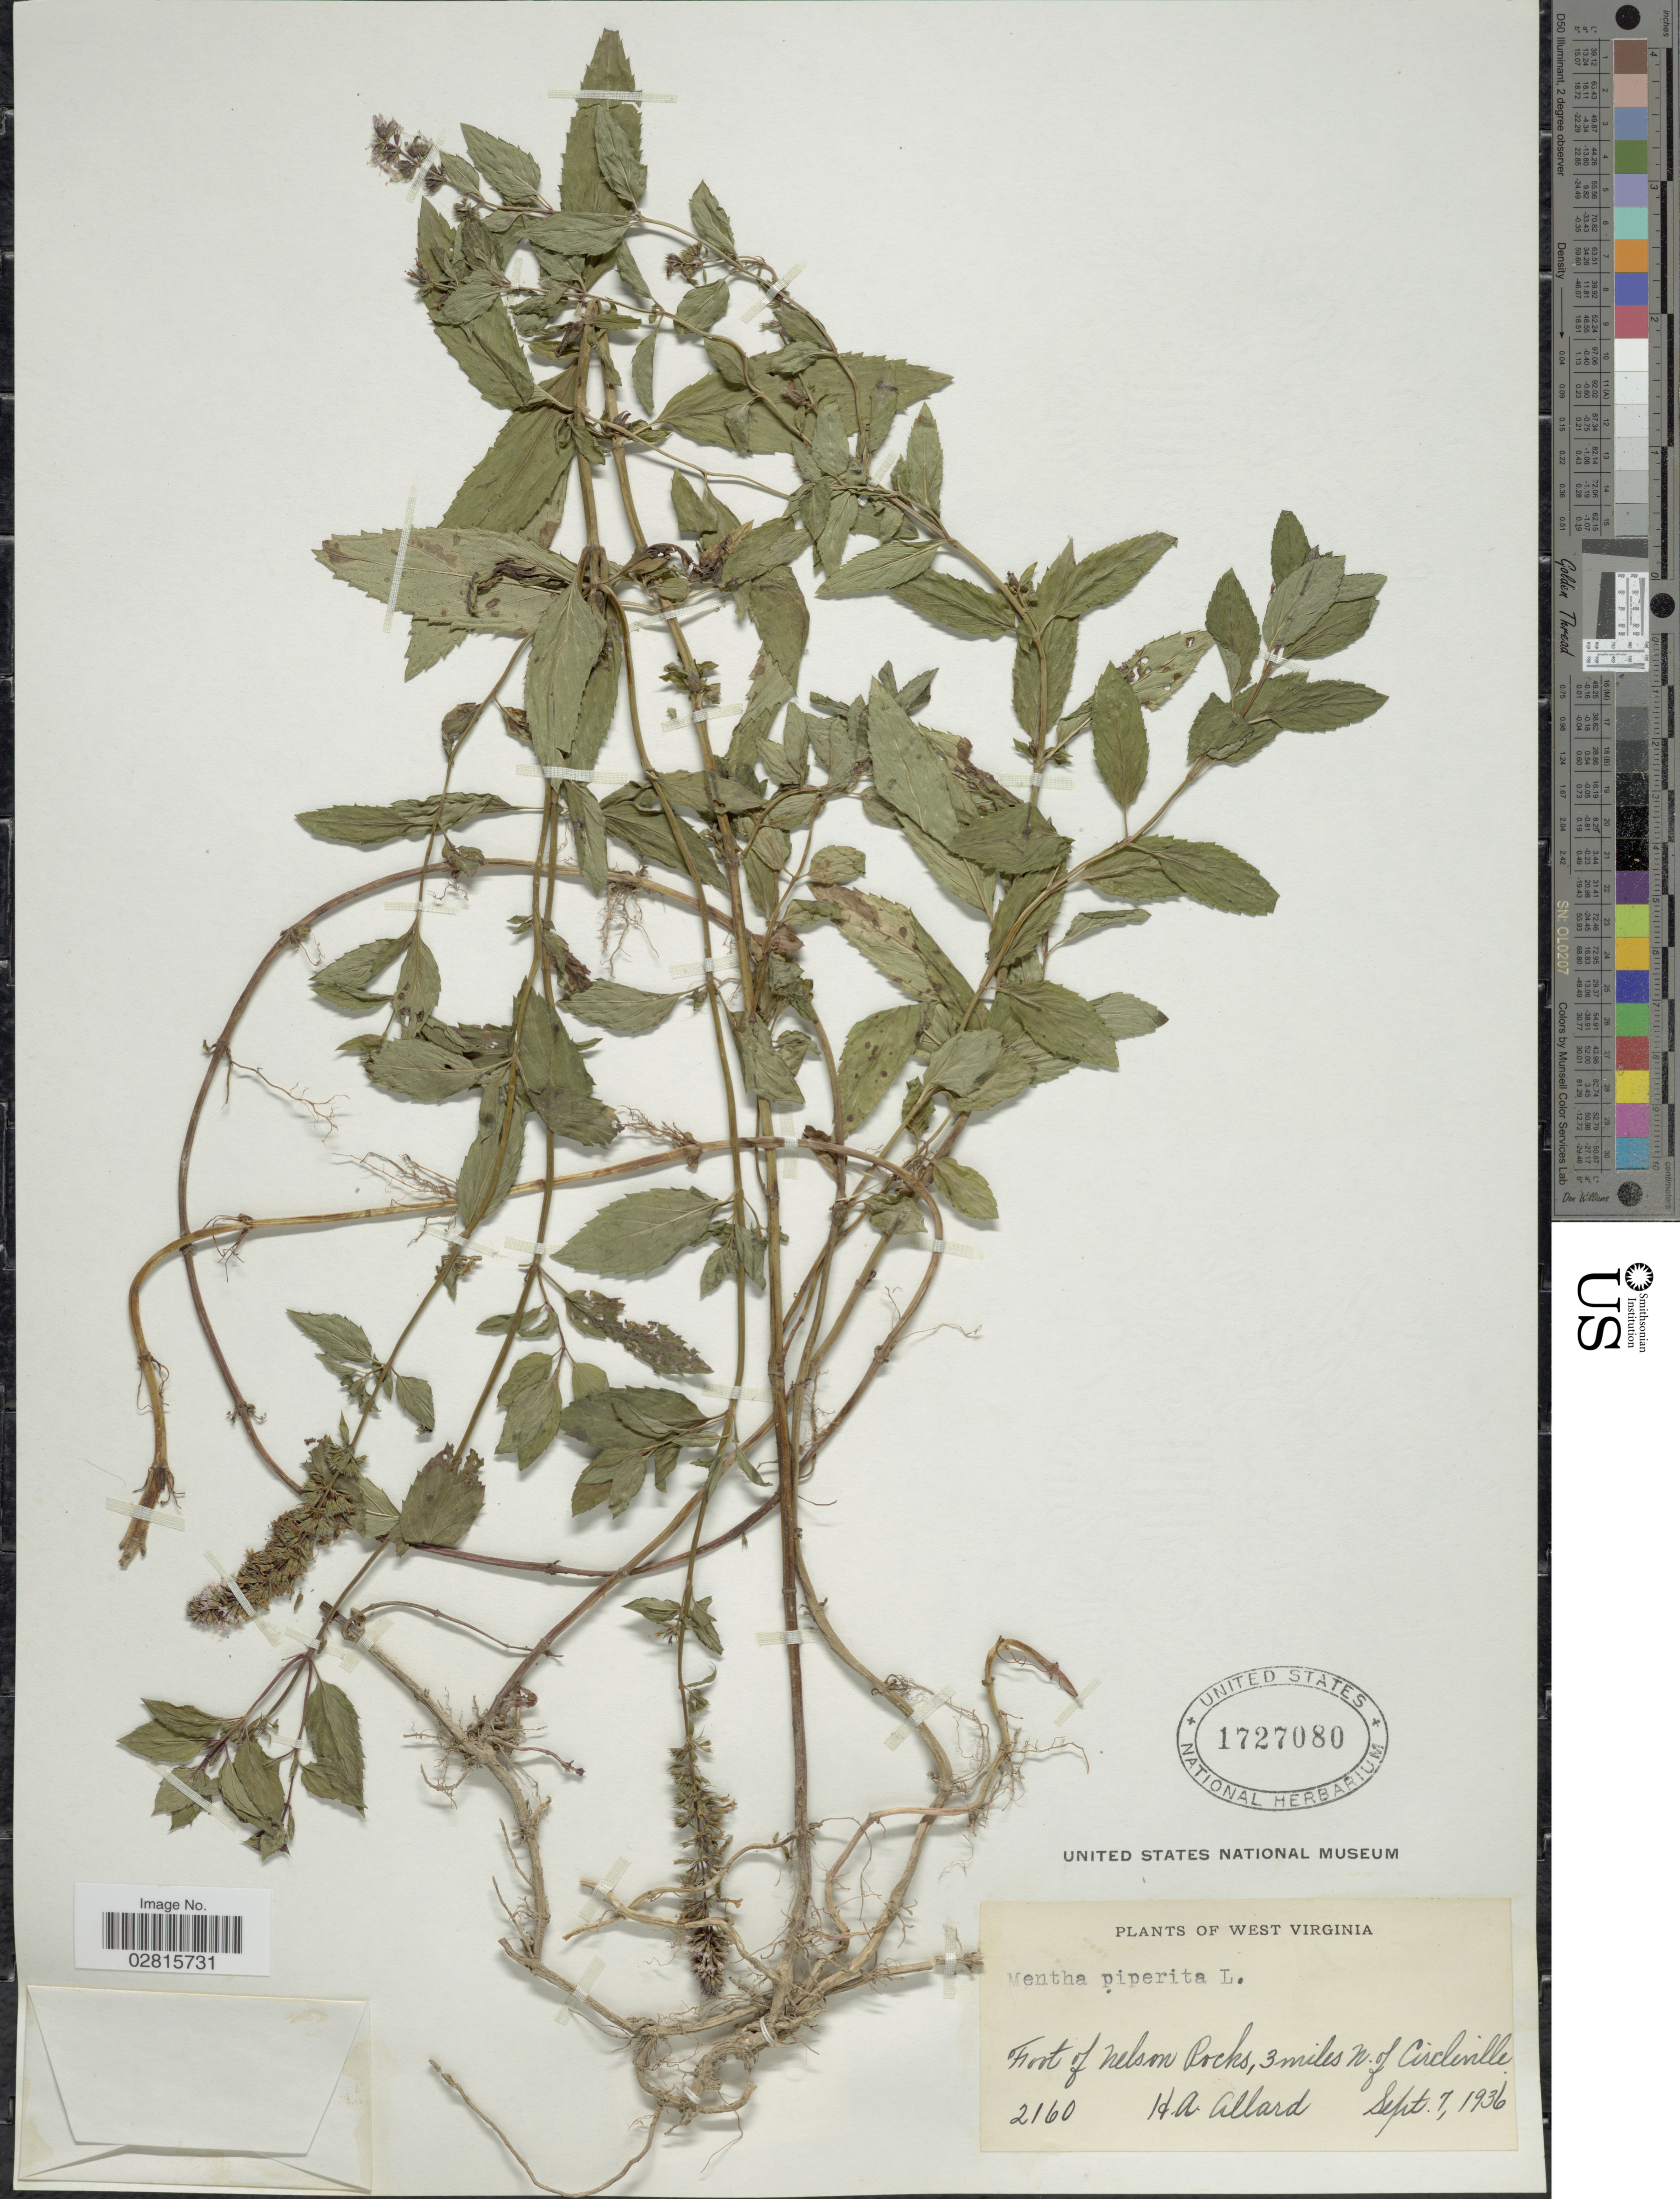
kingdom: Plantae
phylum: Tracheophyta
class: Magnoliopsida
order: Lamiales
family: Lamiaceae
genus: Mentha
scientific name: Mentha x piperita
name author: L.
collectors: H. A. Allard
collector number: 2160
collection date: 1936-09-07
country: United States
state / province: West Virginia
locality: Foot of Nelson Rocks, 3 miles N. of Circleville.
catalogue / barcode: US 1727080